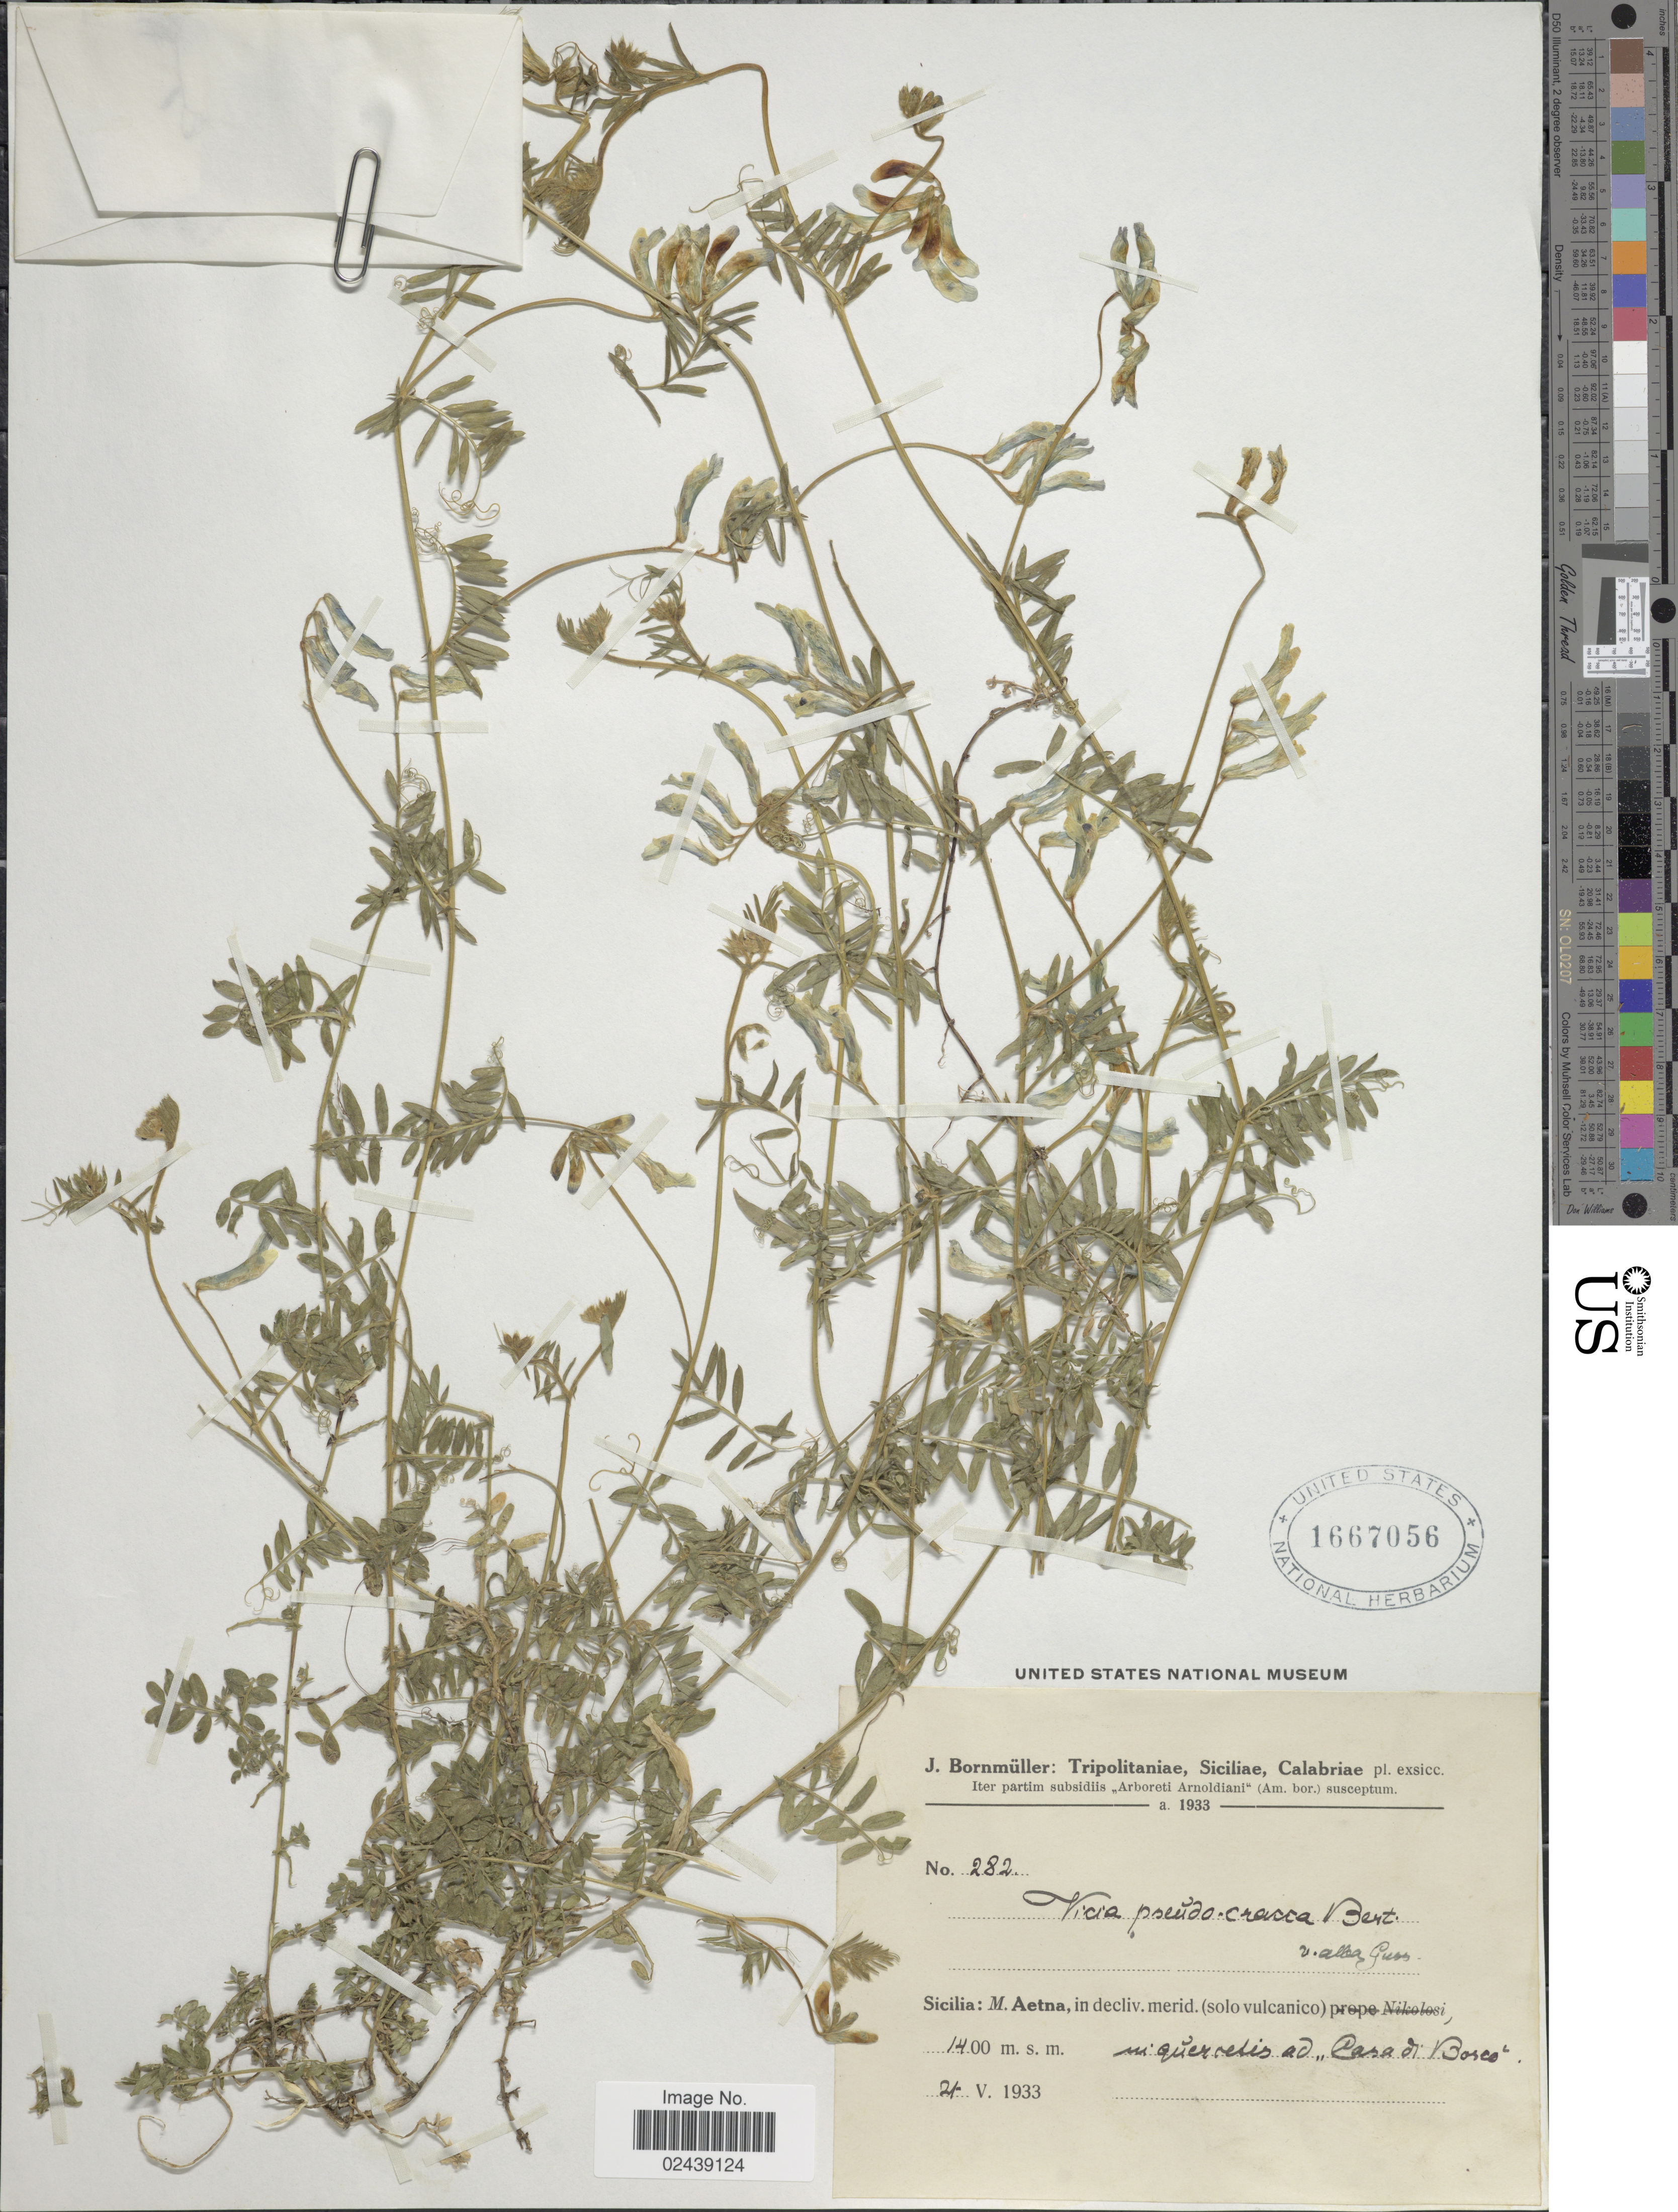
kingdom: Plantae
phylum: Tracheophyta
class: Magnoliopsida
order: Fabales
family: Fabaceae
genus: Vicia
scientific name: Vicia pseudocracca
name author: Bertol.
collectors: J. Bornmüller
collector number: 282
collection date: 1933-05-21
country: Italy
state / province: Siciliana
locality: Sicilia: M.Aetna, in decliv. merid. (solo vulcanico) in queretis ad ,,Pasadi Borco' [interpreted]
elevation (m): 1400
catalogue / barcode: US 1667056